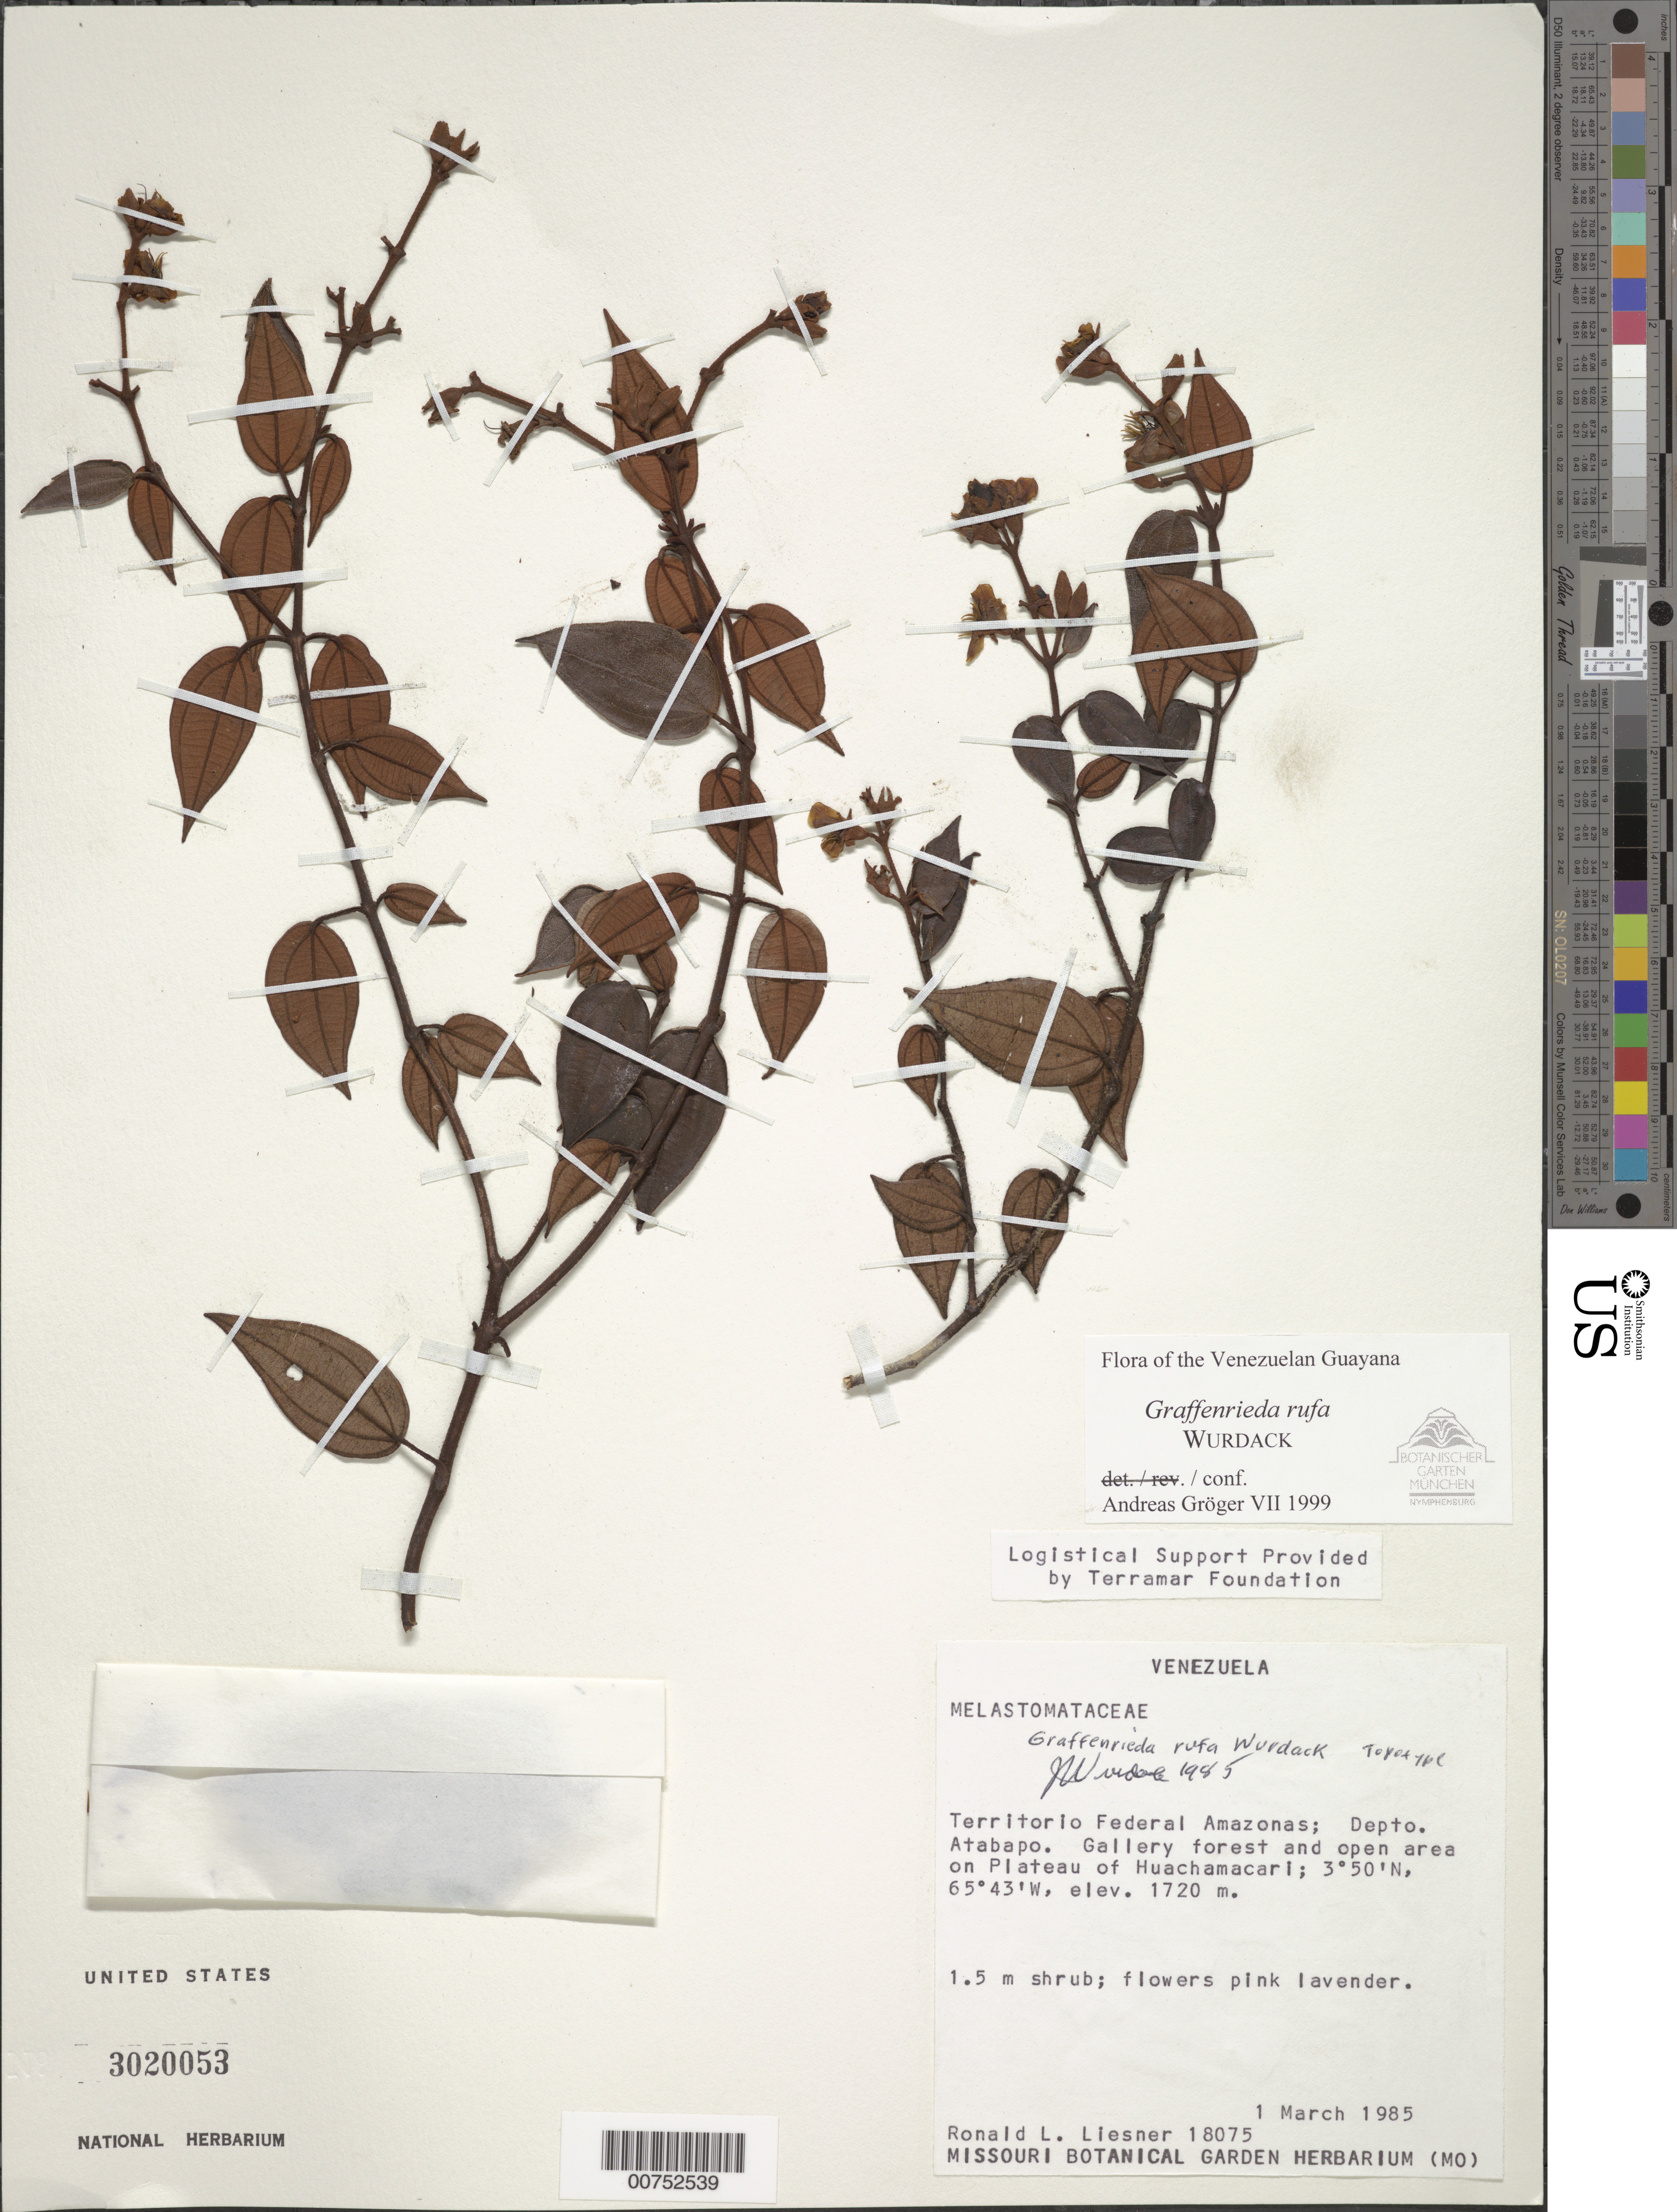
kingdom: Plantae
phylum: Tracheophyta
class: Magnoliopsida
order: Myrtales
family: Melastomataceae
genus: Graffenrieda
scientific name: Graffenrieda rufa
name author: Wurdack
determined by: Gröger, A.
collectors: R. L. Liesner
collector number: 18075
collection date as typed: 1-Mar-85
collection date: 1985-03-01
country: Venezuela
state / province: Amazonas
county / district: Atabapo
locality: Huachamacari Plateau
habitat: Gallery forest and open area on plateau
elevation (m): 1720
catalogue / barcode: US 3020053